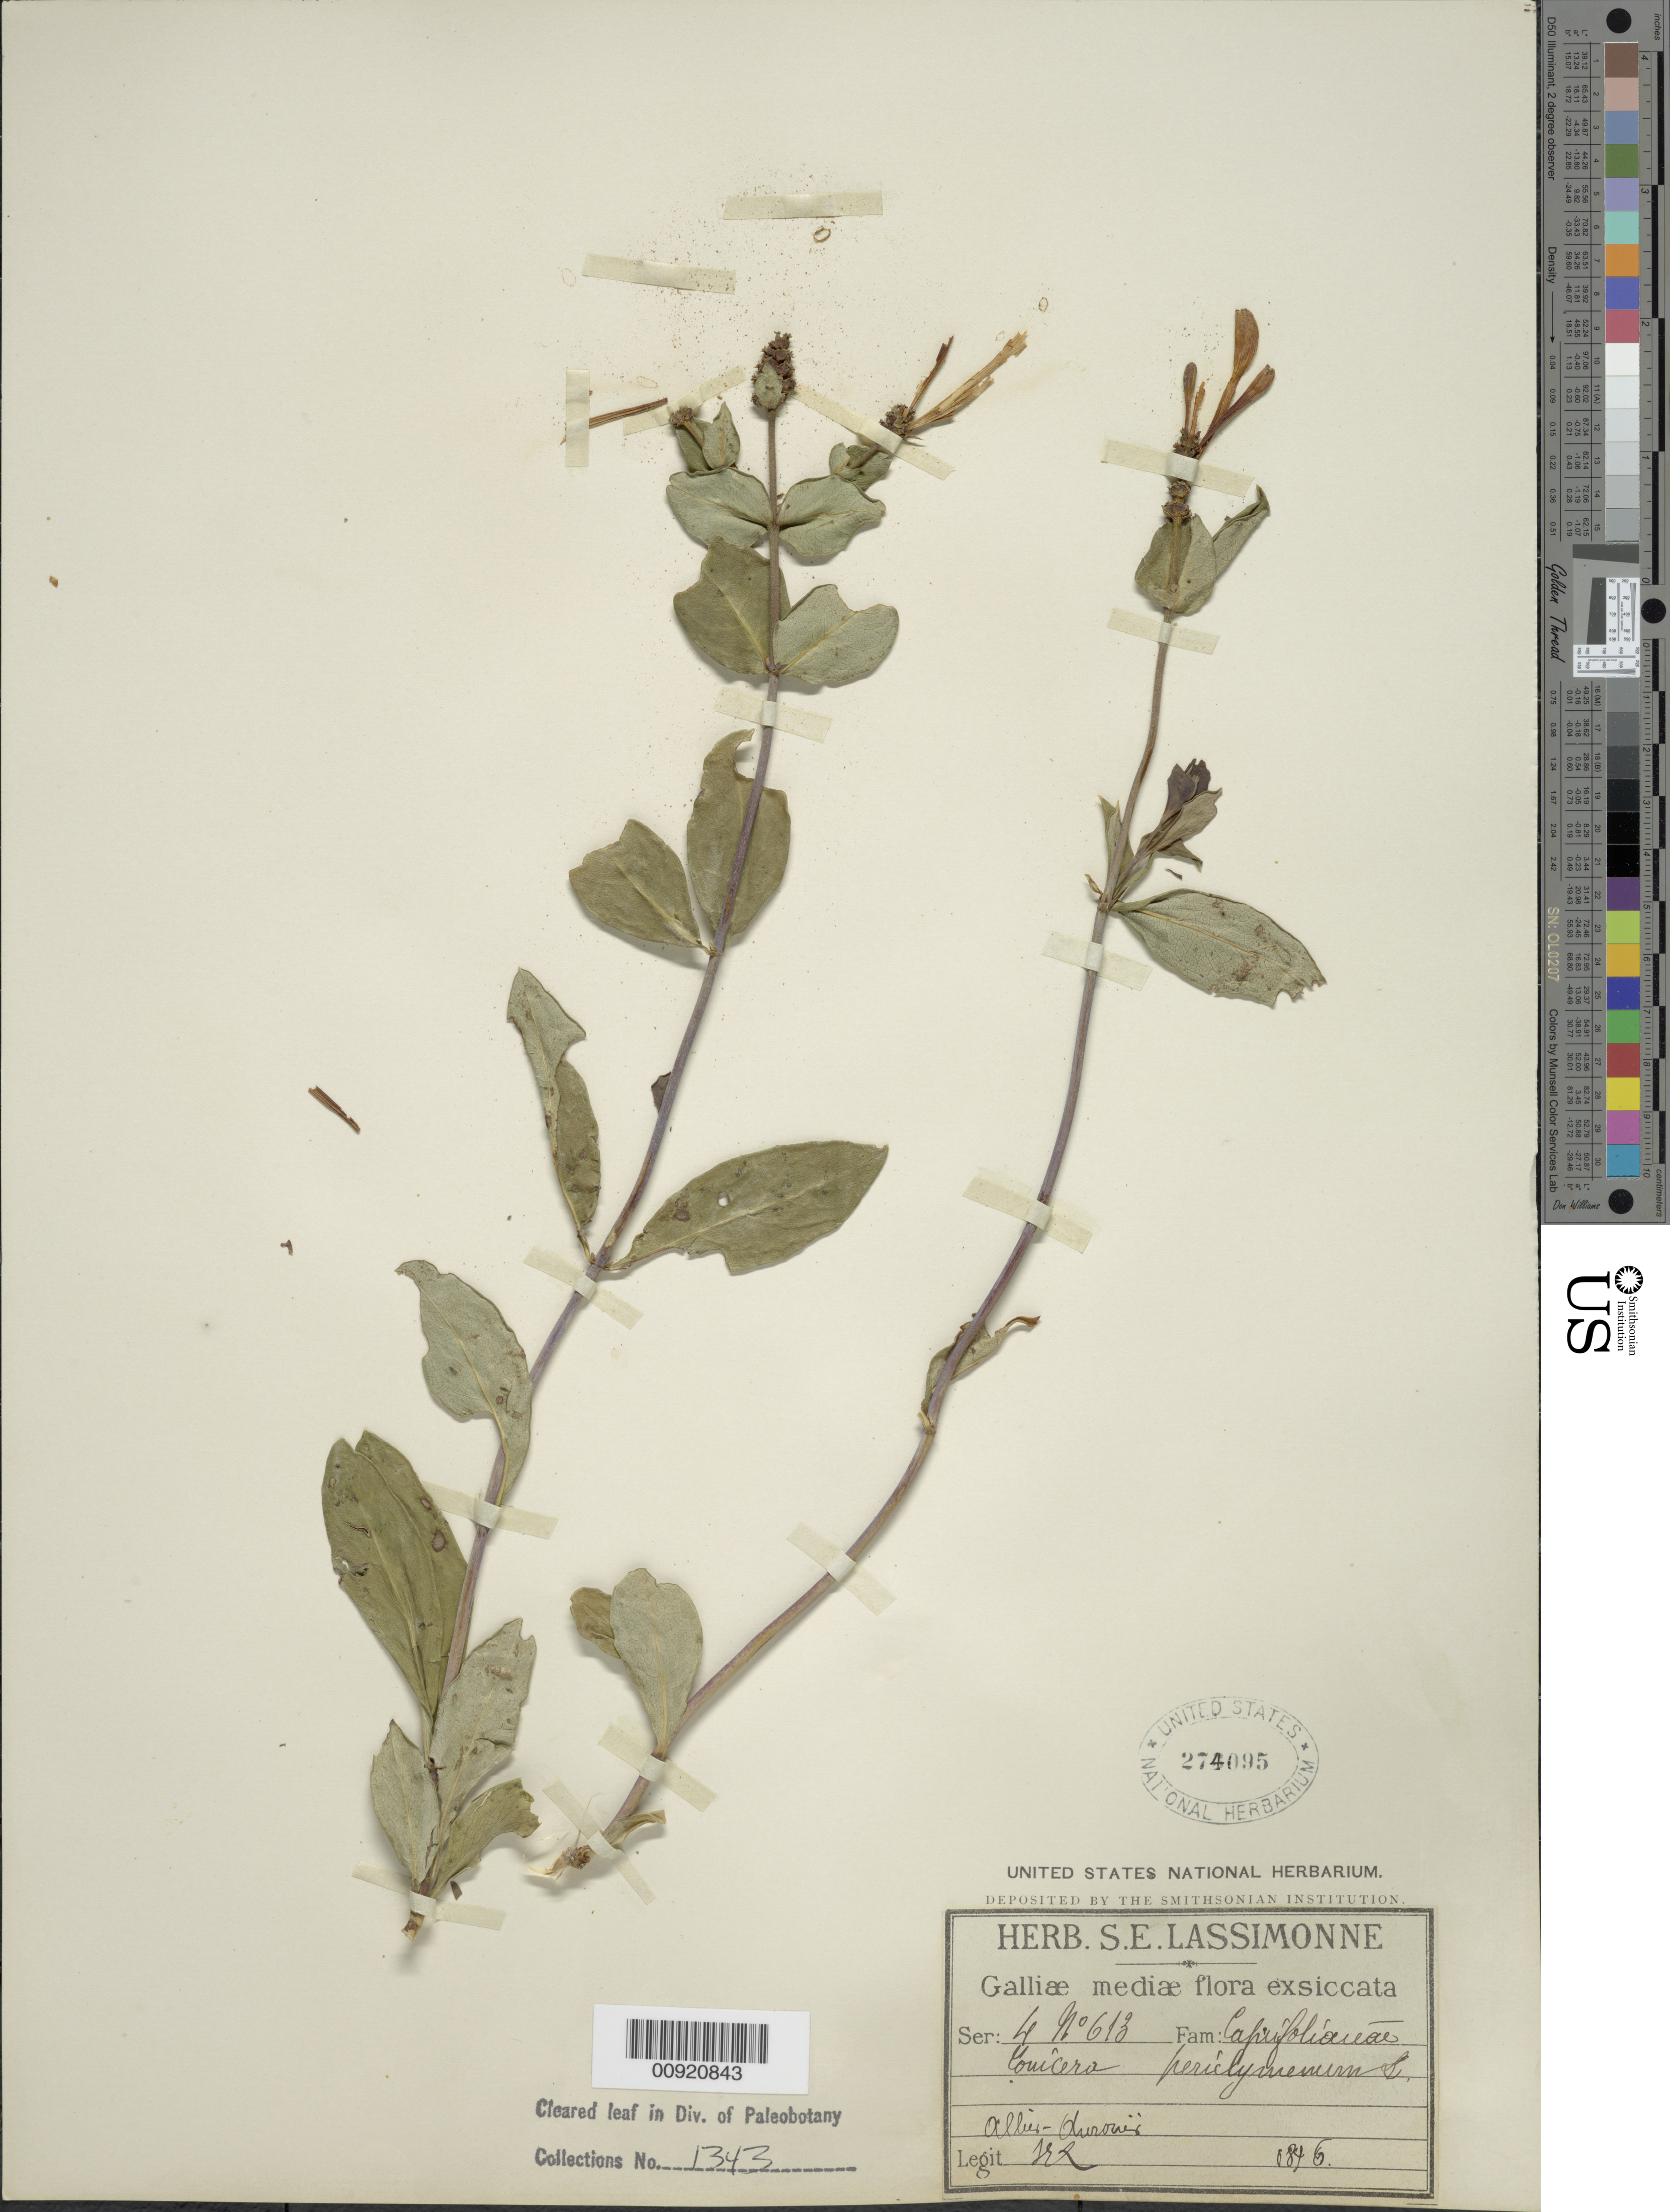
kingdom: Plantae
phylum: Tracheophyta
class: Magnoliopsida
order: Dipsacales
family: Caprifoliaceae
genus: Lonicera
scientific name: Lonicera periclymenum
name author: L.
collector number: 613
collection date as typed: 1846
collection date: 1846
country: France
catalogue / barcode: US 274095